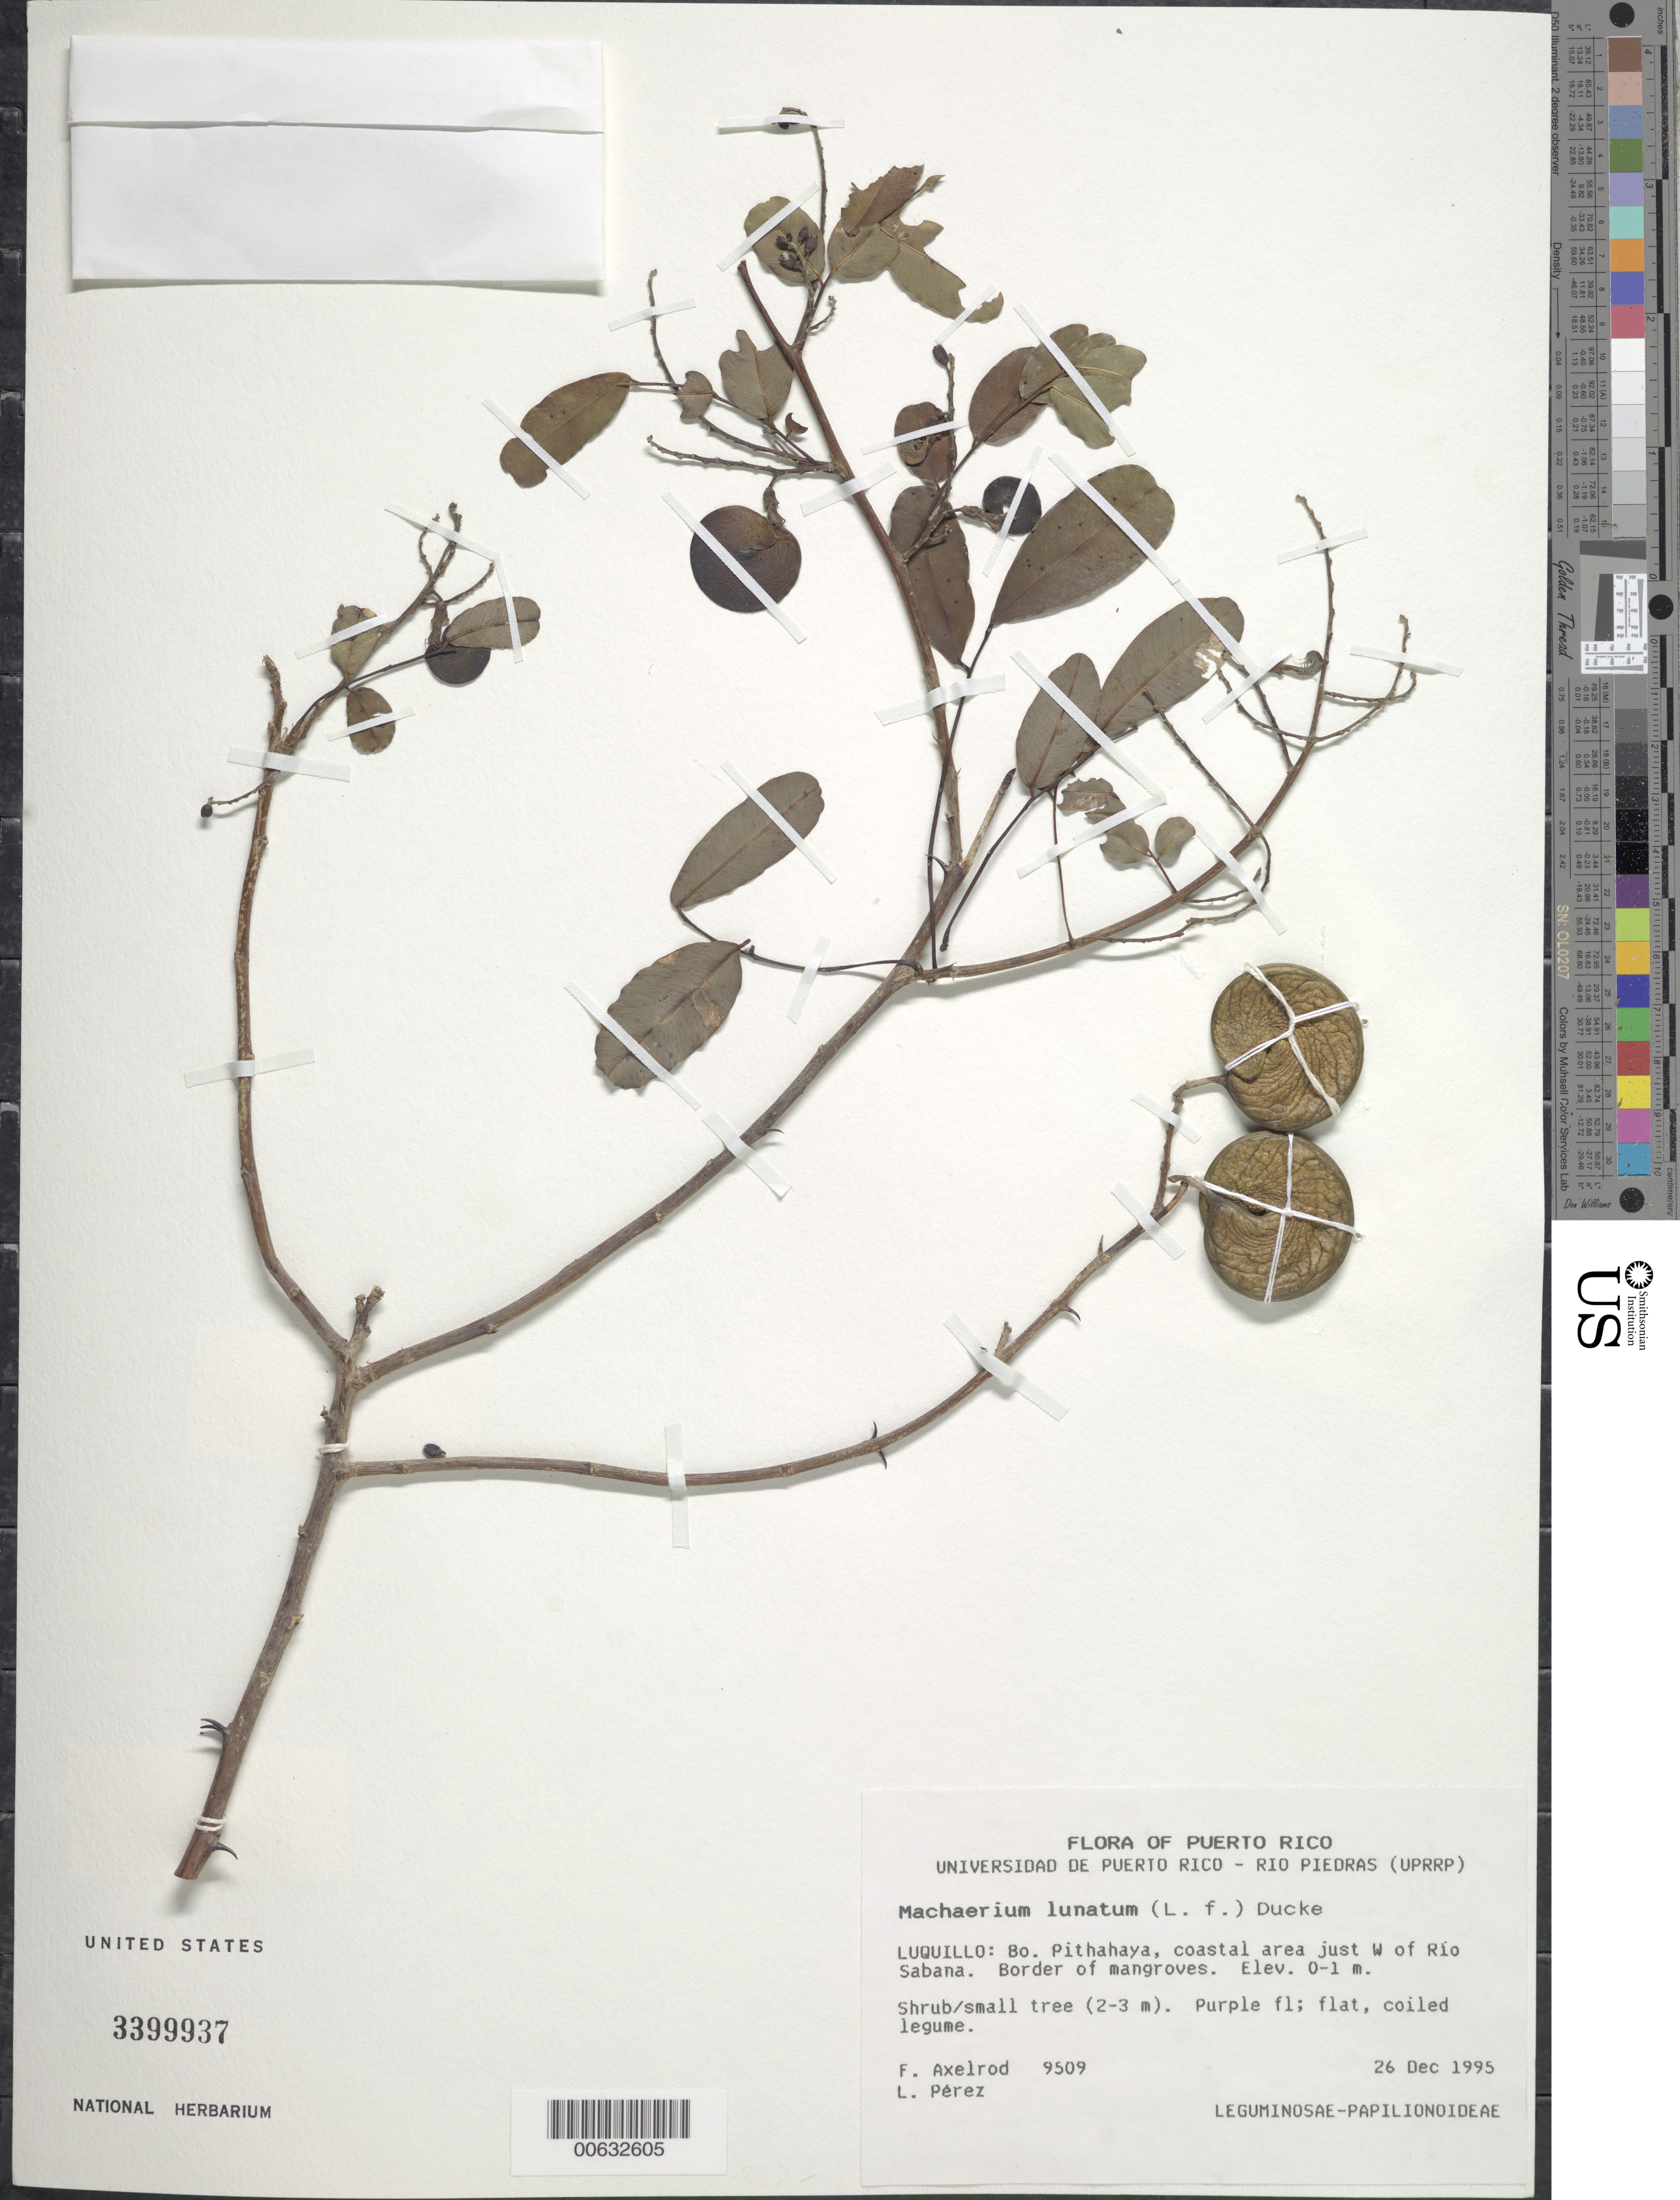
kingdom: Plantae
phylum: Tracheophyta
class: Magnoliopsida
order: Fabales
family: Fabaceae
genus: Machaerium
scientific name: Machaerium lunatum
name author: (L. f.) Ducke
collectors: F. S. Axelrod & L. Pérez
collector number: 9509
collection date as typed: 26 Dec 1995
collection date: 1995-12-26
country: Puerto Rico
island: Greater Antilles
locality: Luquillo: Bo. Pithahaya, coastal area just W of Río Sabana.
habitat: Border of mangroves.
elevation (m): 5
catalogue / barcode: US 3399937